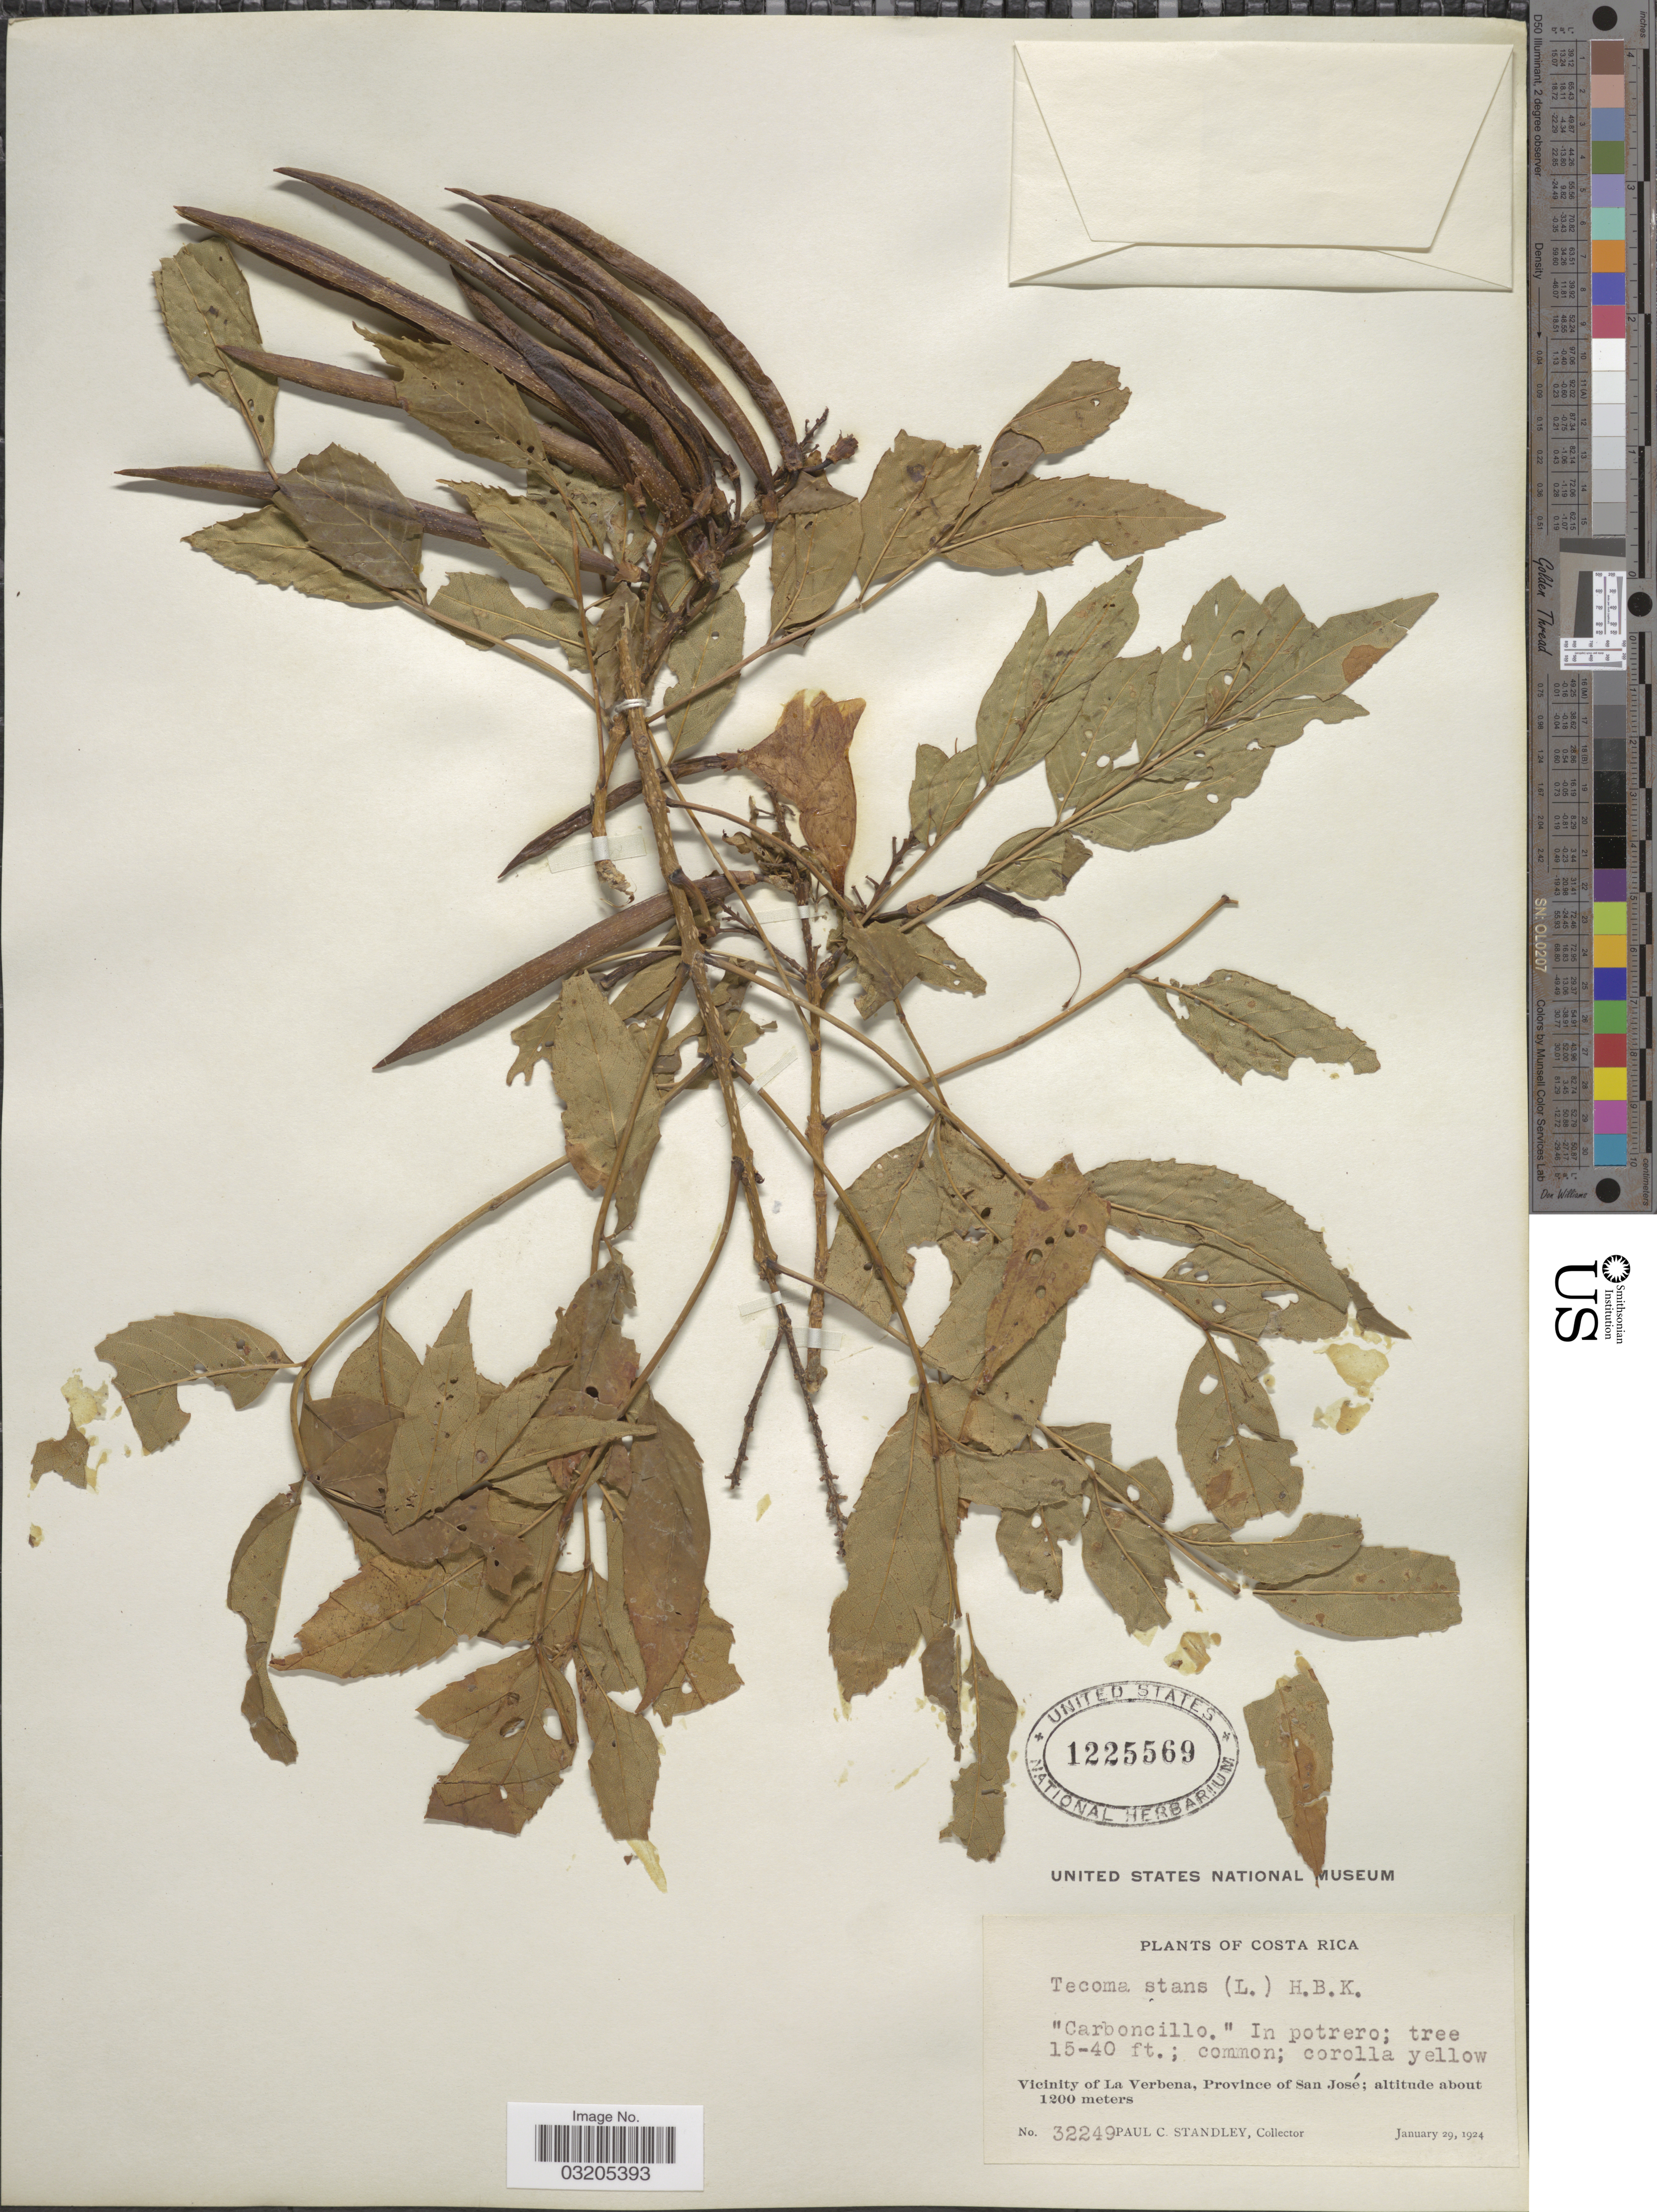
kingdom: Plantae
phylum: Tracheophyta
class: Magnoliopsida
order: Lamiales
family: Bignoniaceae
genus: Tecoma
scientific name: Tecoma stans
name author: (L.) Juss. ex Kunth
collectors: P. C. Standley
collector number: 32249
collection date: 1924-01-29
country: Costa Rica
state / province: San José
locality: Vicinity of La Verbena.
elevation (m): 1200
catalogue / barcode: US 1225569